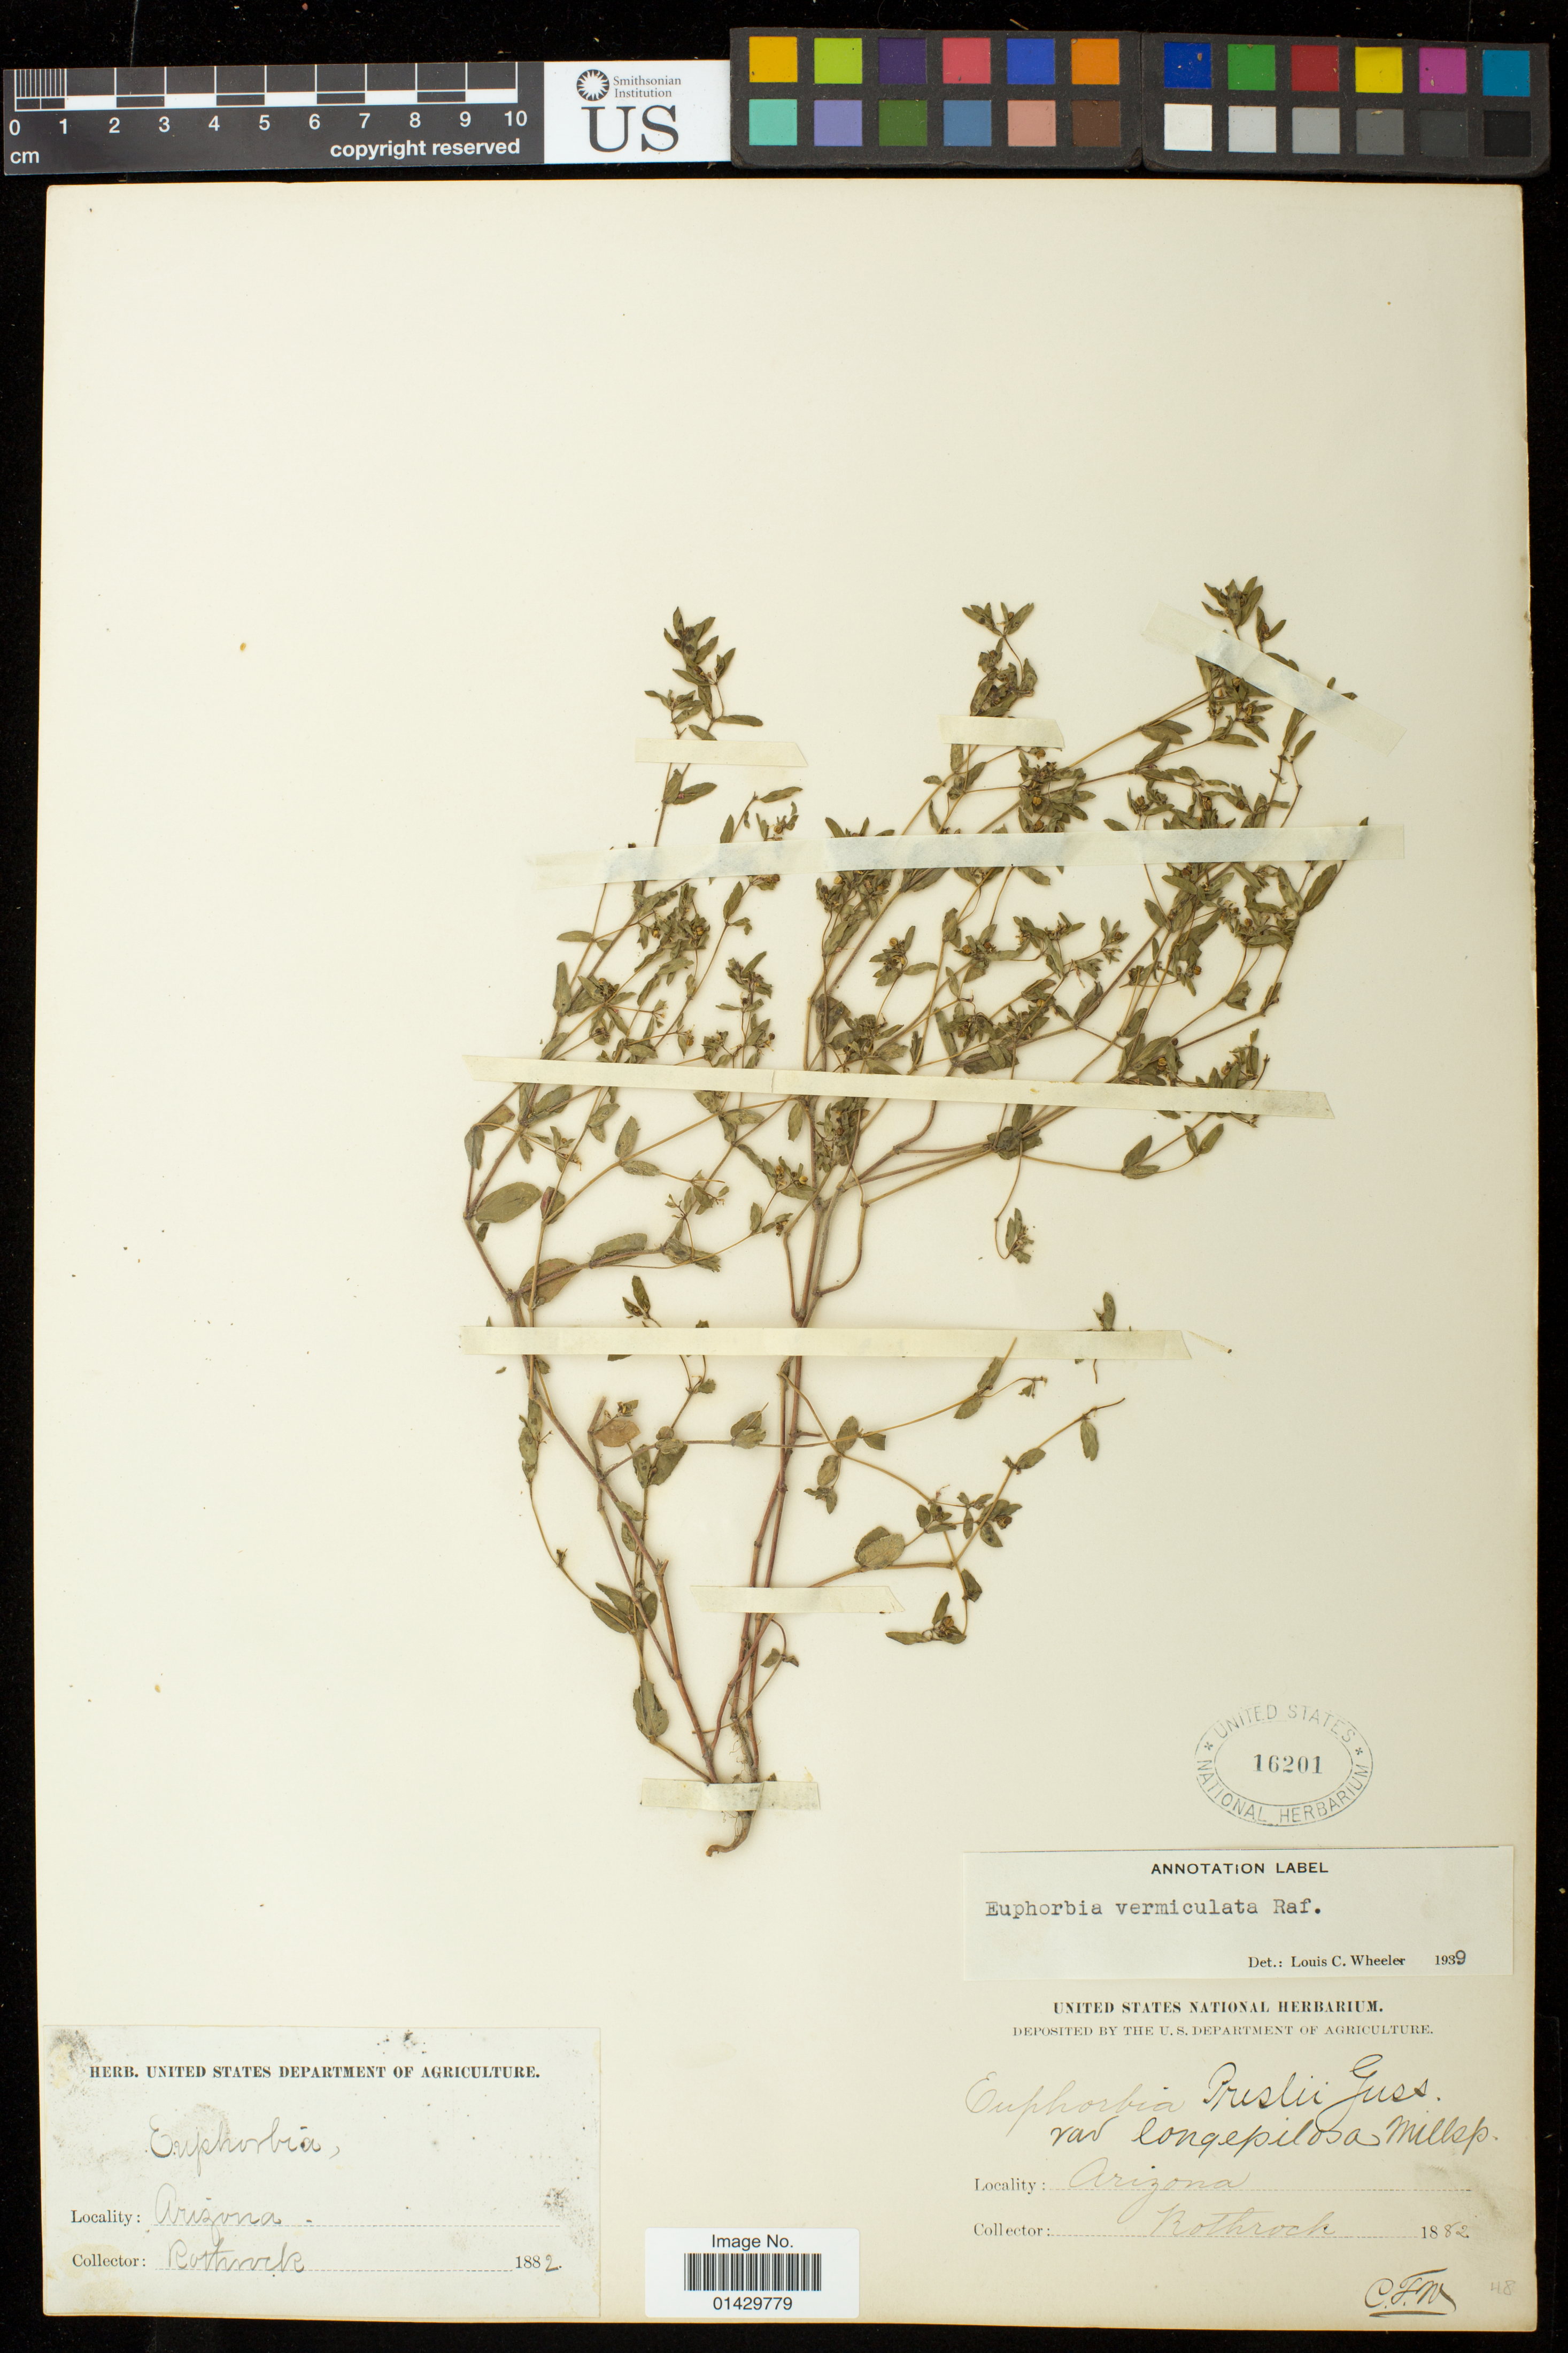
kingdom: Plantae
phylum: Tracheophyta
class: Magnoliopsida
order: Malpighiales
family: Euphorbiaceae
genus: Euphorbia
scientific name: Euphorbia vermiculata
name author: Raf.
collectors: Rothrock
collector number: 48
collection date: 1882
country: United States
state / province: Arizona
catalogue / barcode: US 16201